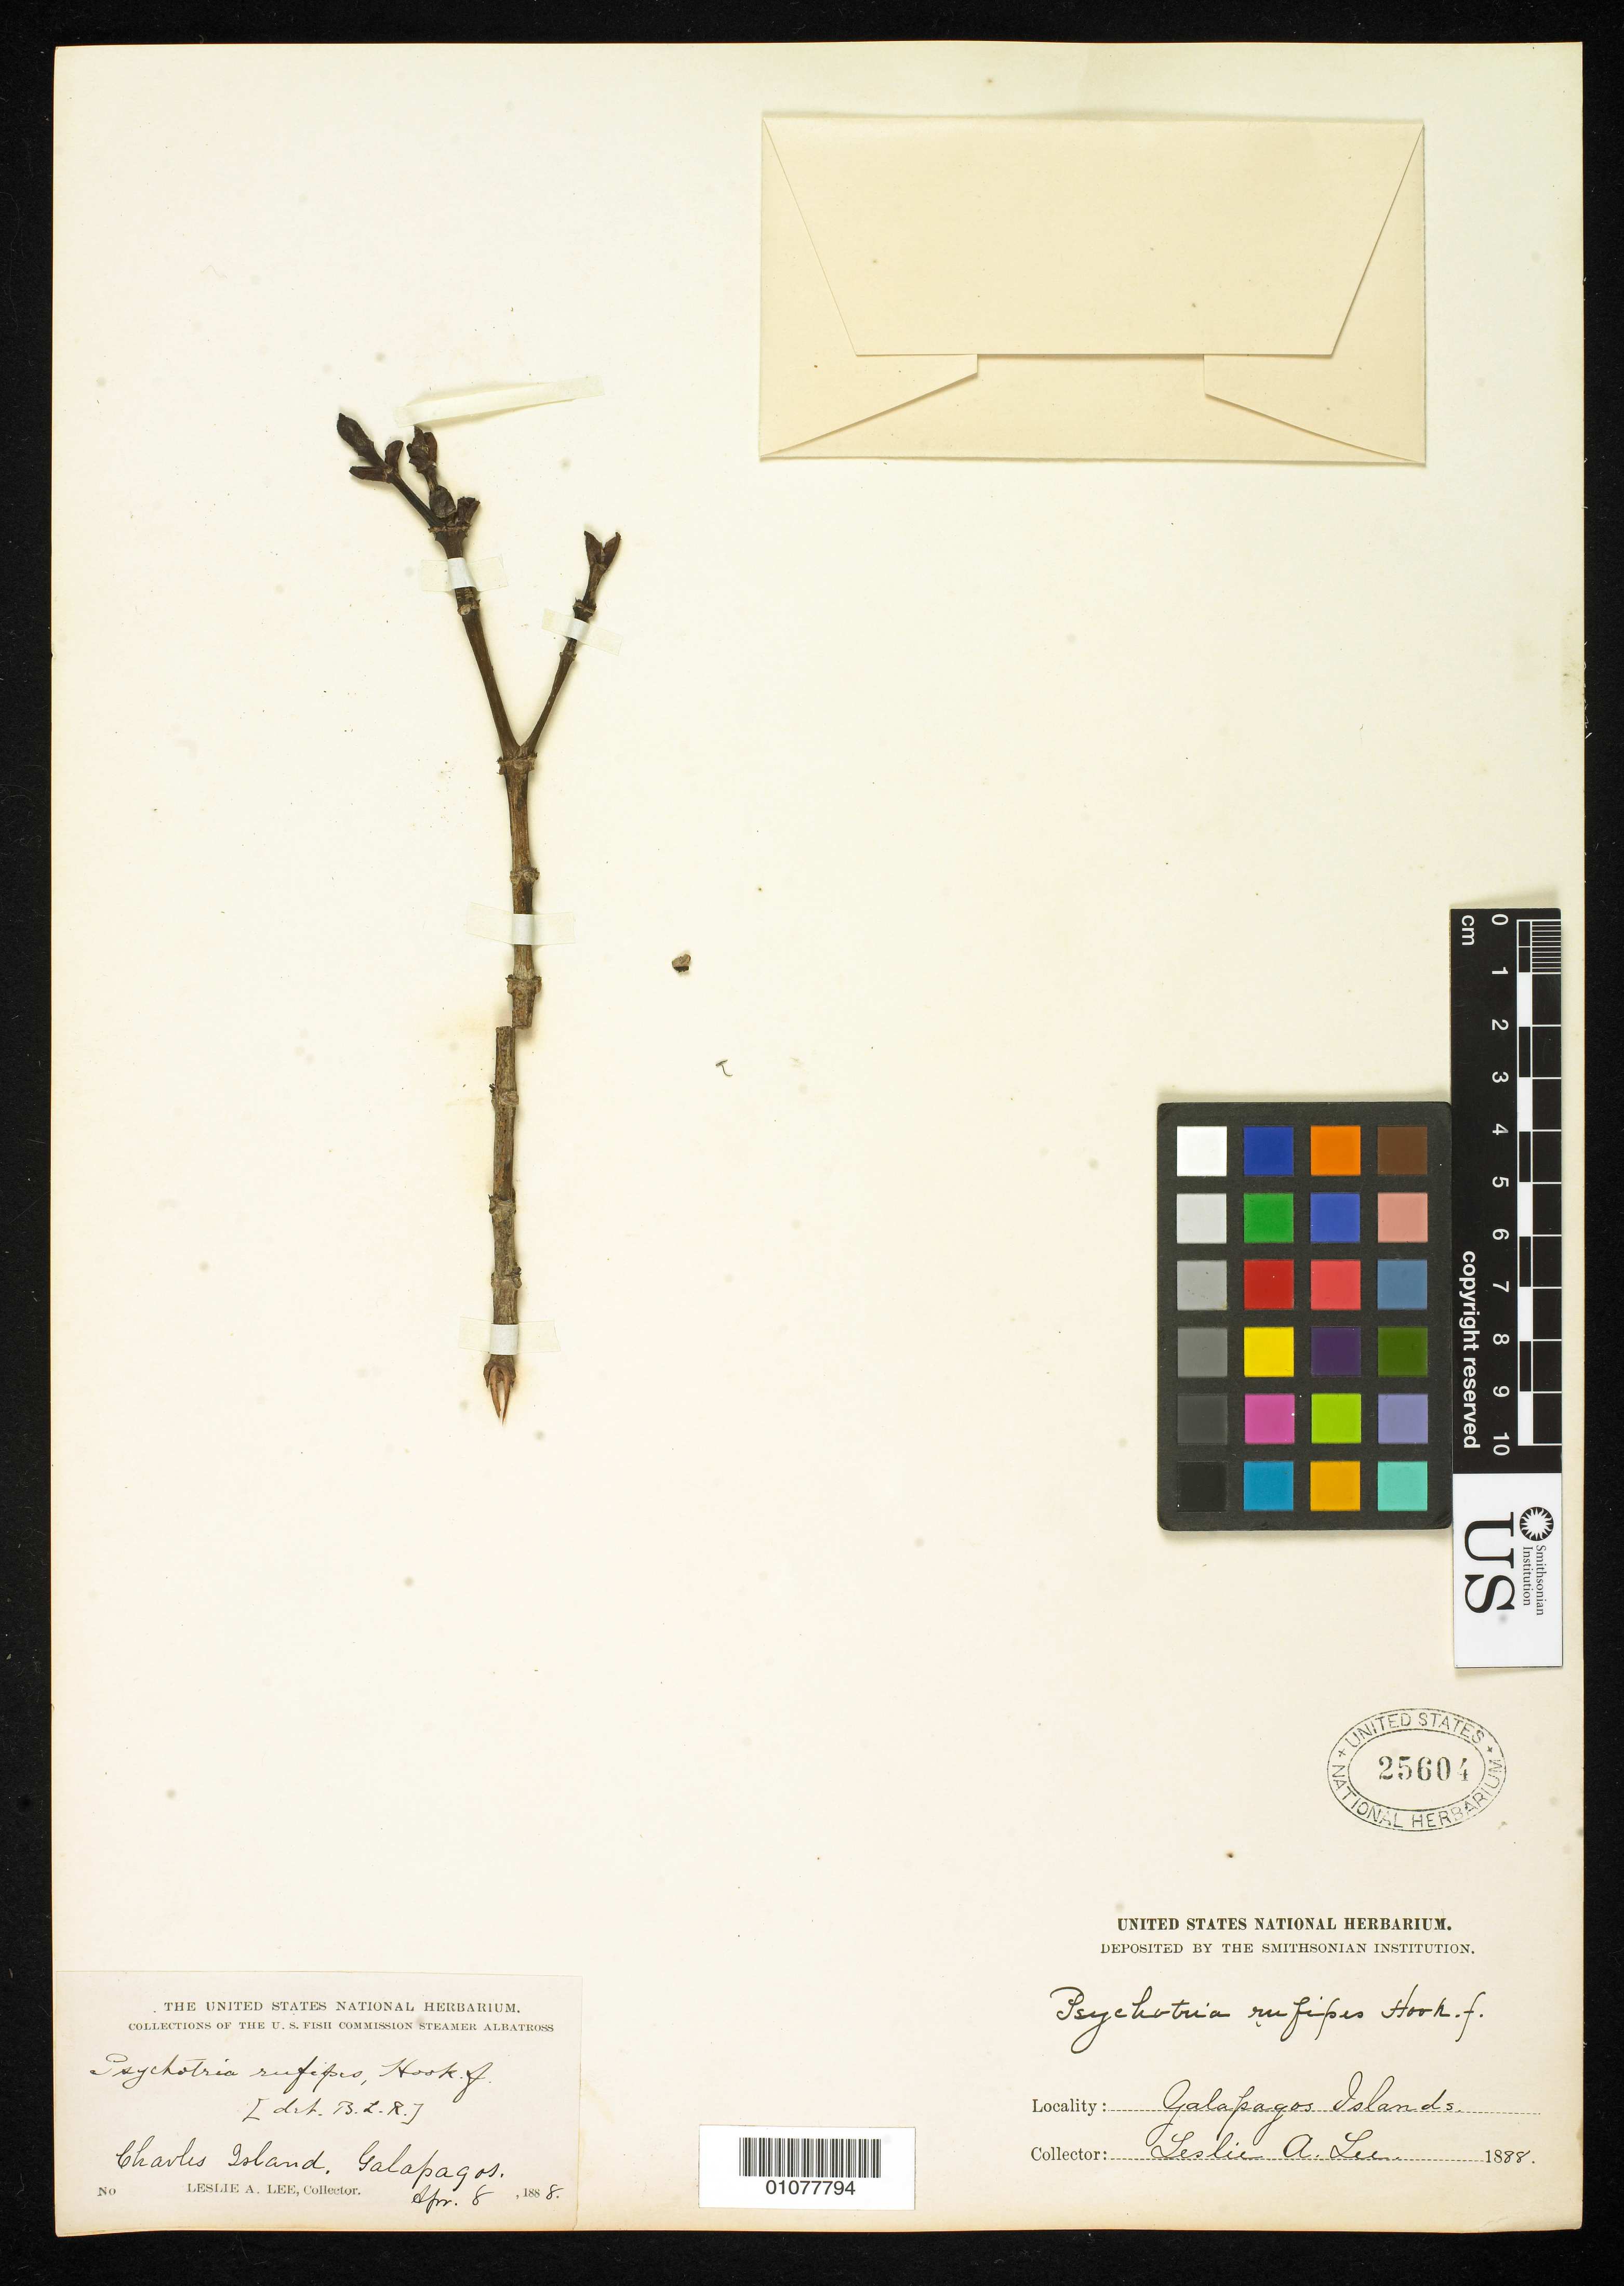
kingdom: Plantae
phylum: Tracheophyta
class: Magnoliopsida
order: Gentianales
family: Rubiaceae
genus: Psychotria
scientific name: Psychotria rufipes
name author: Hook. f.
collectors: L. Lee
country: Ecuador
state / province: Colón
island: Floreana [Charles, Santa Maria]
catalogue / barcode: US 25604